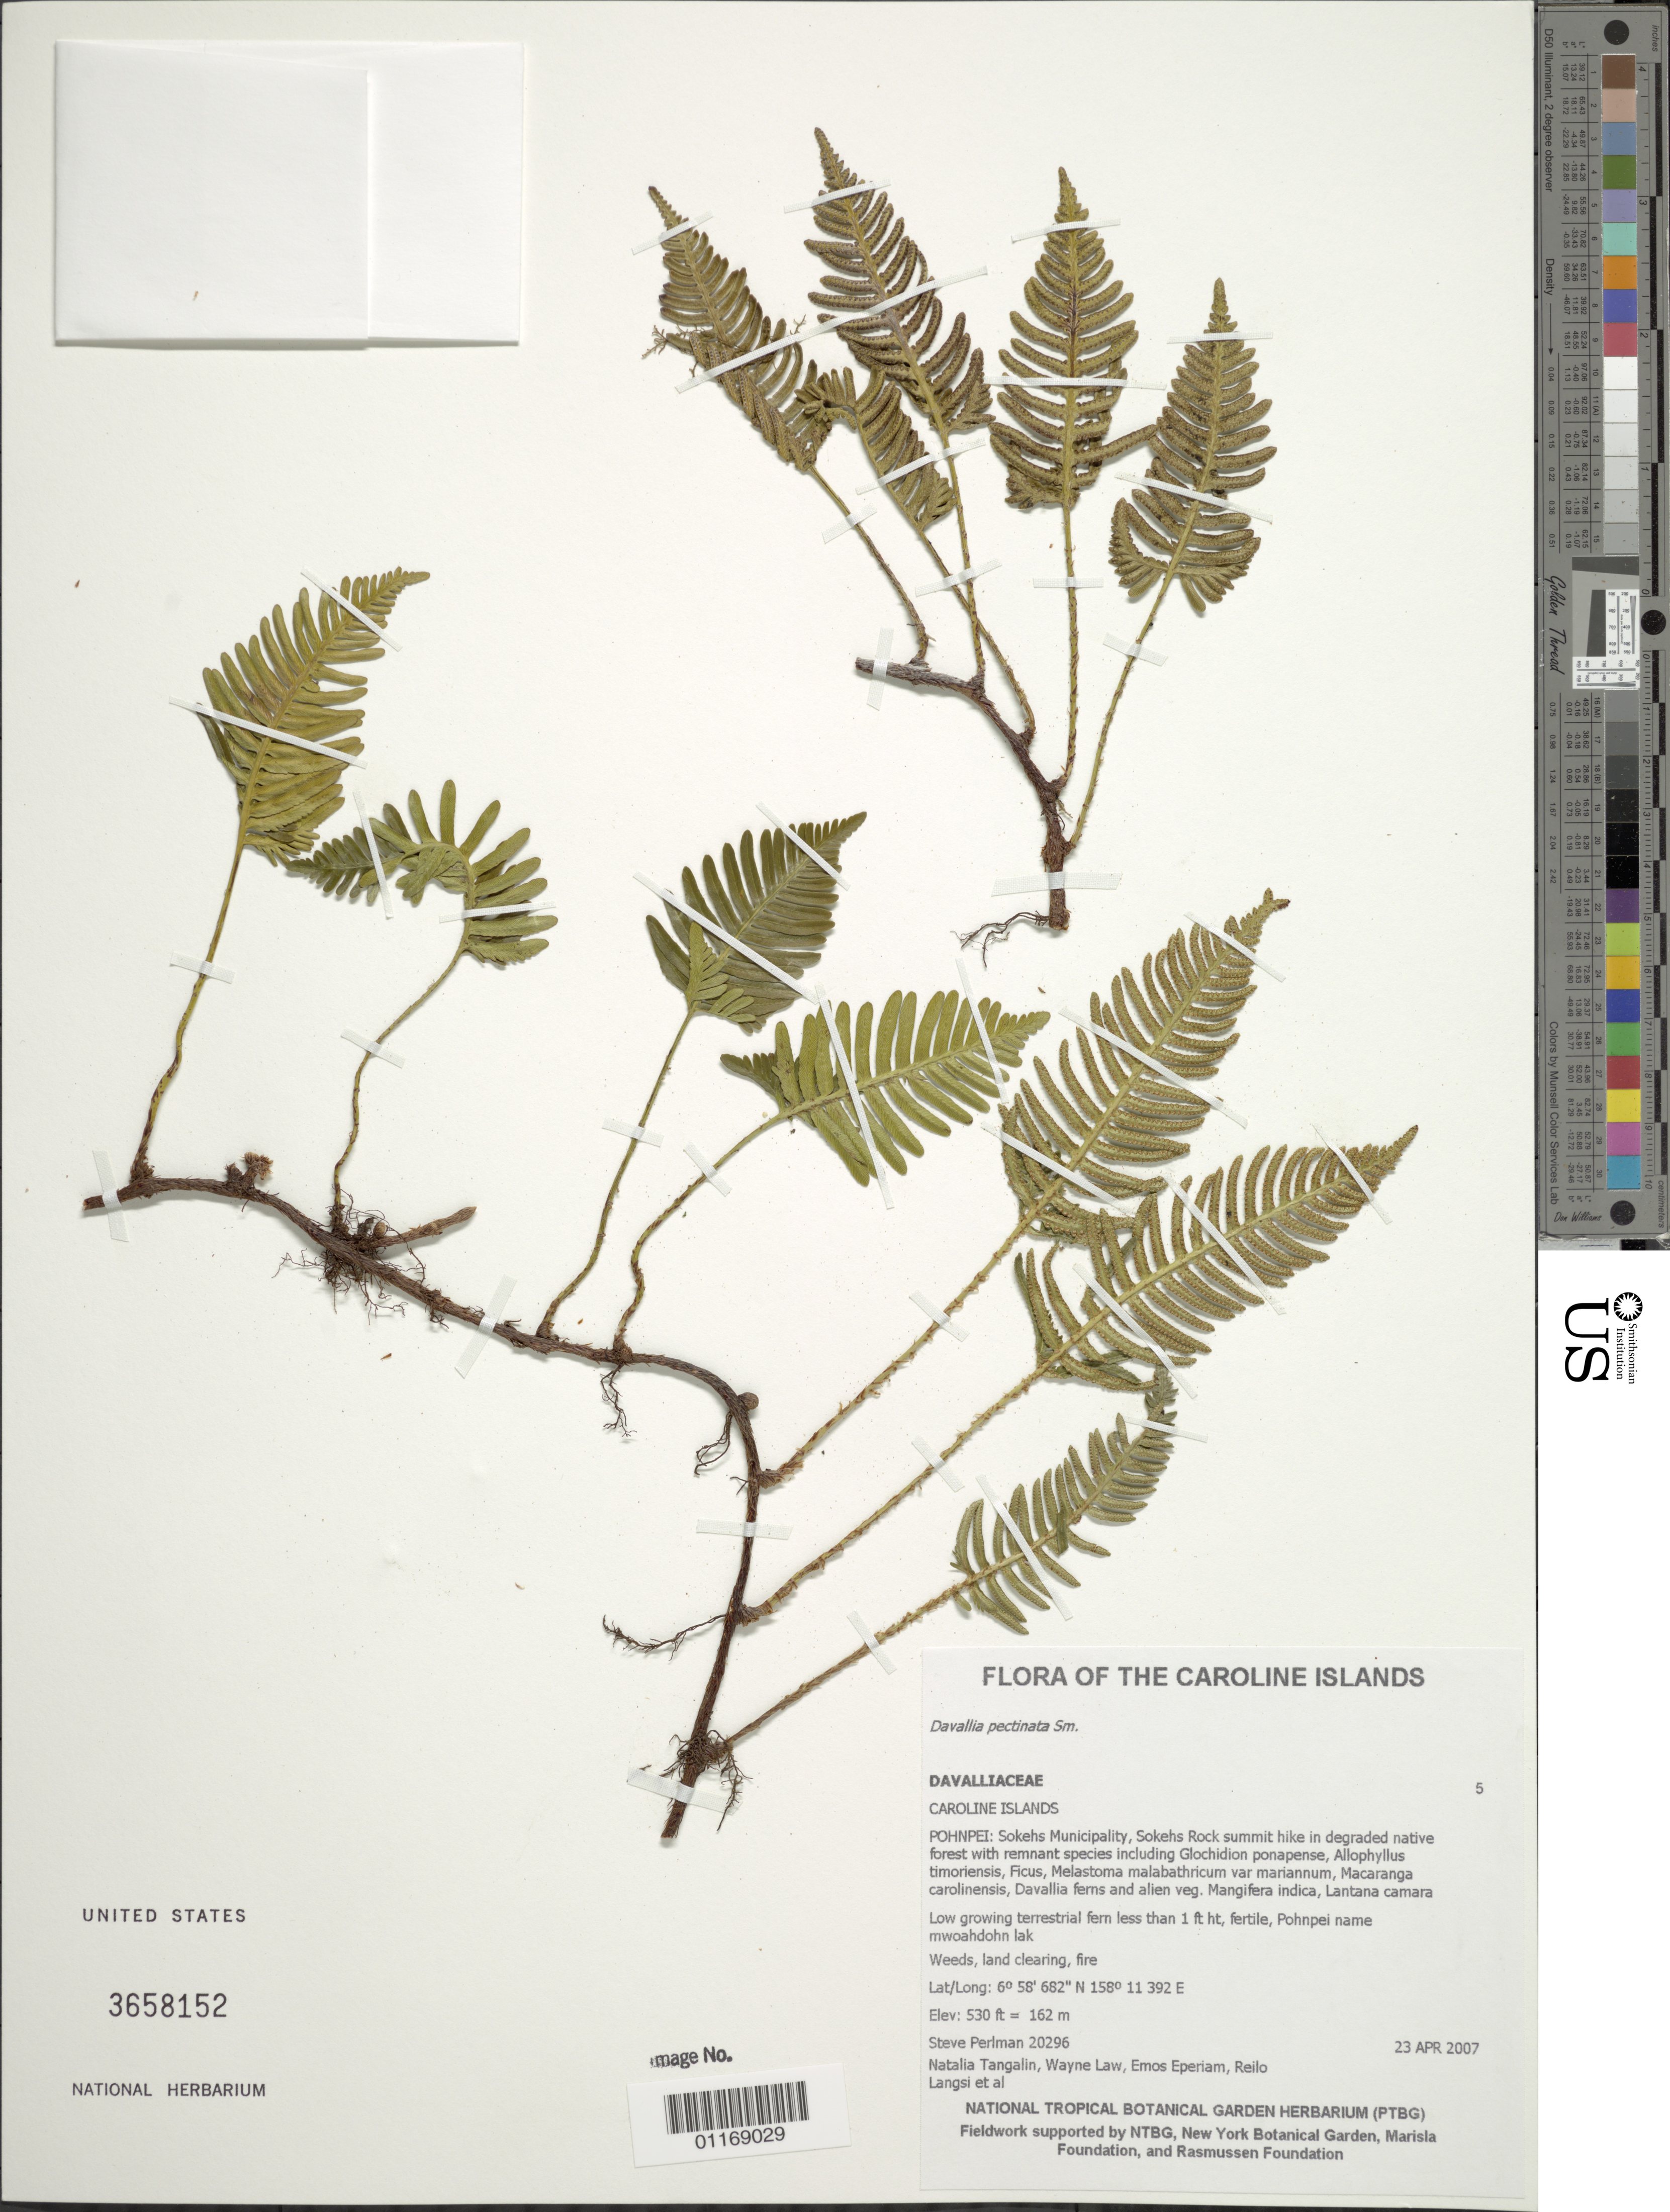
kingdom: Plantae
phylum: Tracheophyta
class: Polypodiopsida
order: Polypodiales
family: Davalliaceae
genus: Davallia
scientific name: Davallia pectinata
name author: Sm.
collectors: S. P. Perlman et al.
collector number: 20296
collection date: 2007-04-23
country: Micronesia, Federated States of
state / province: Pohnpei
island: Pohnpei [Ponape]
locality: Spkehs Municipality, Sokehs Rock summit hike.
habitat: Degraded native forest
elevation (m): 162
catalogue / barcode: US 3658152